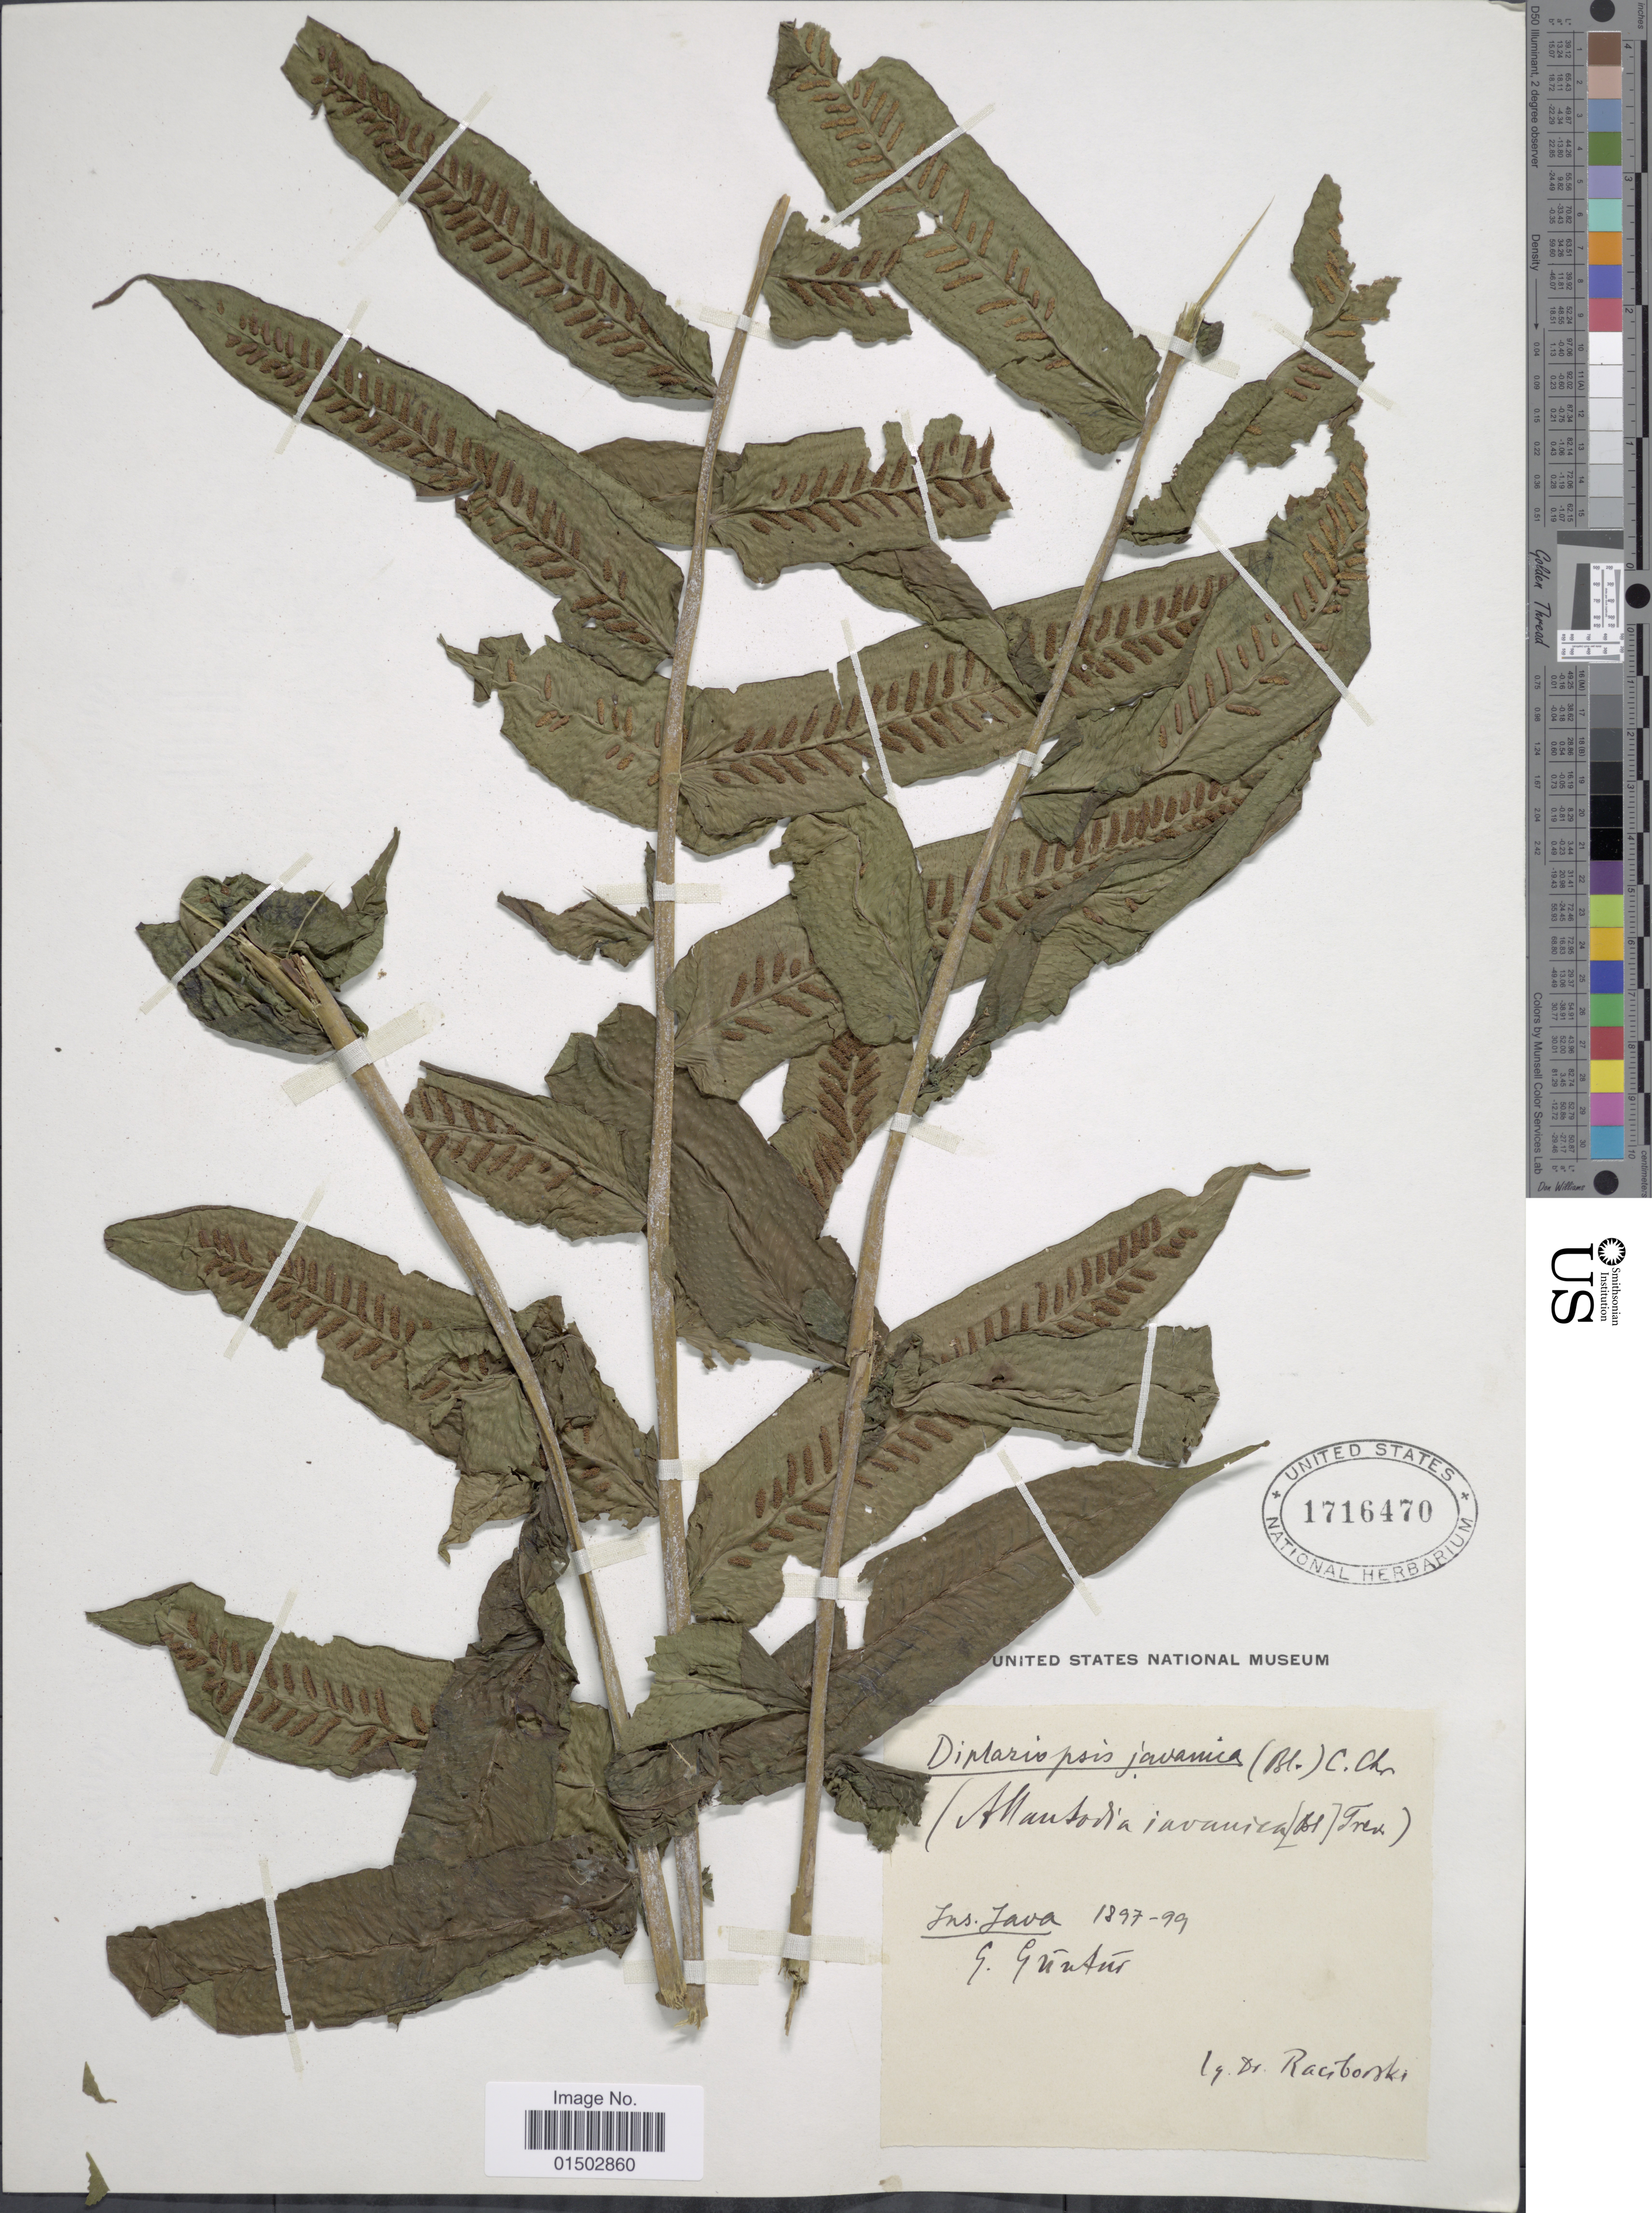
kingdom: Plantae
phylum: Tracheophyta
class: Polypodiopsida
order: Polypodiales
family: Diplaziopsidaceae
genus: Diplaziopsis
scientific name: Diplaziopsis javanica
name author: (Blume) C. Chr.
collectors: Raciborski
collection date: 1897/1899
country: Indonesia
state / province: Java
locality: Ins. Java. G. Guutus. [interpreted]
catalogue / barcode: US 1716470